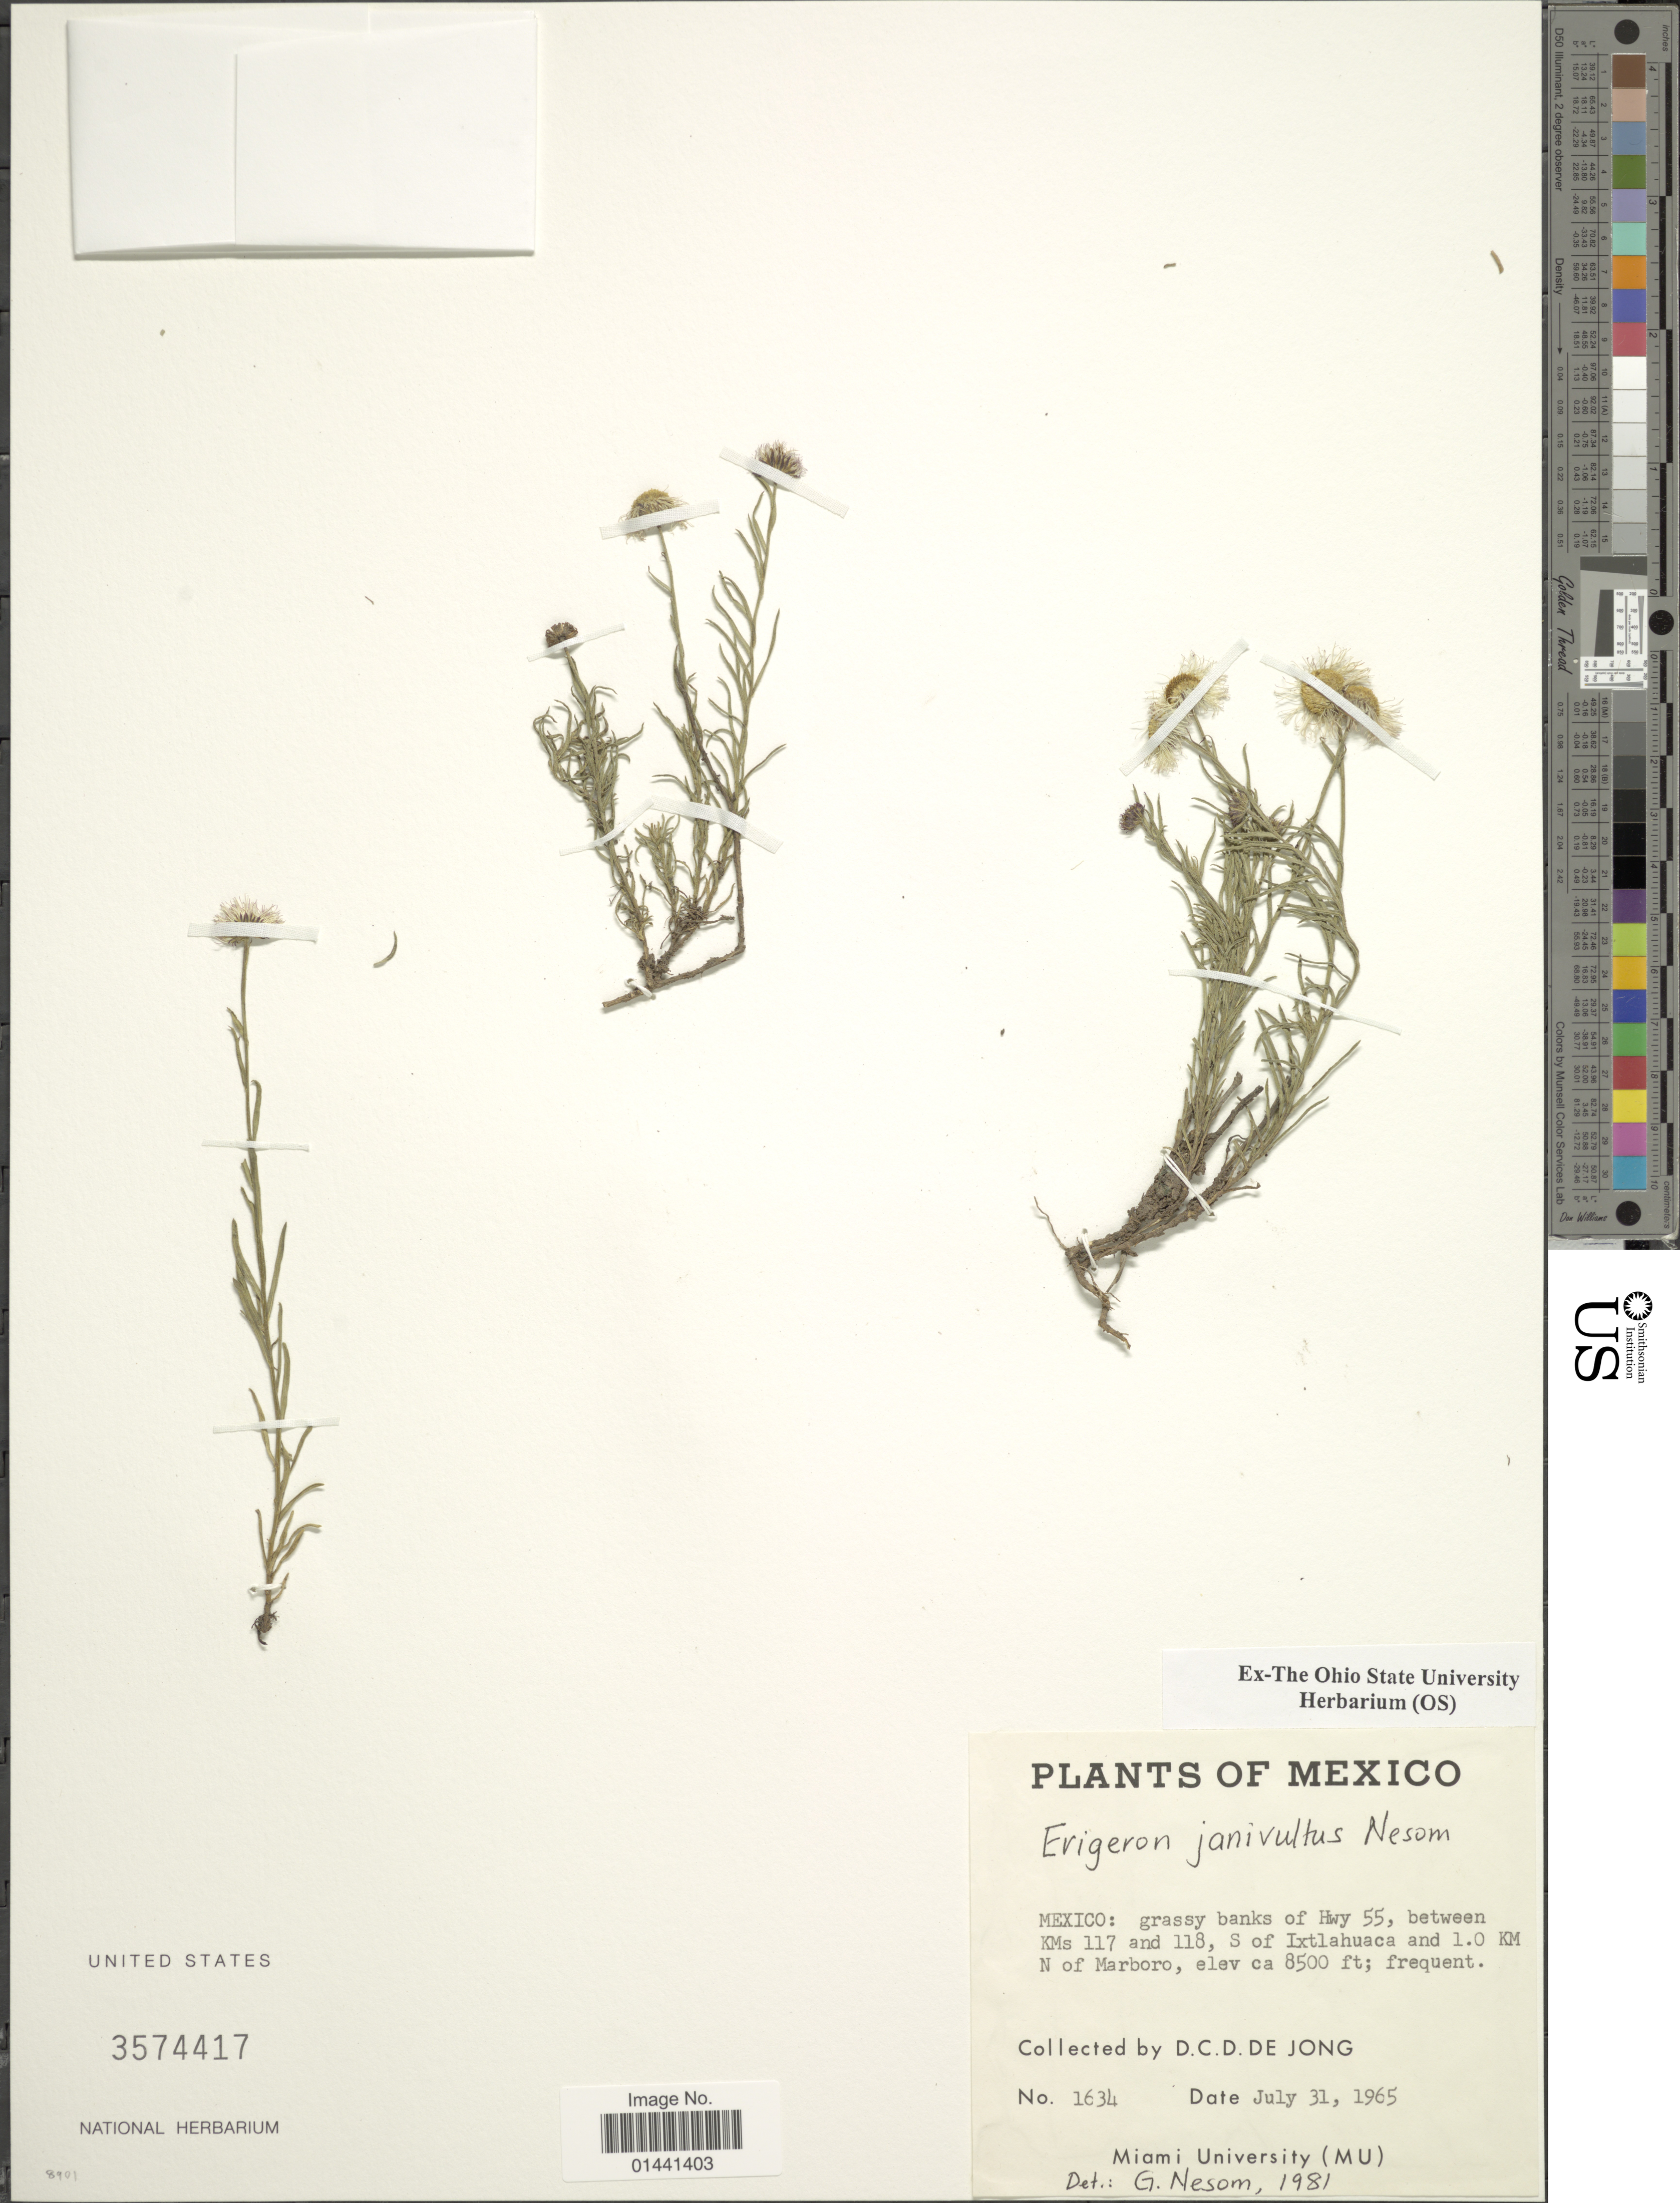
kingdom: Plantae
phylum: Tracheophyta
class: Magnoliopsida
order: Asterales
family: Asteraceae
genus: Erigeron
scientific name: Erigeron janivultus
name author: G.L. Nesom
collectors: D. De Jong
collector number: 1634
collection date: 1965-07-31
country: Mexico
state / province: México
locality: Grassy banks of Hwy 55, between KMs 117 and 118, S of Ixtlahuaca and 1.0 KM N of Marboro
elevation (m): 2591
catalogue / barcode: US 3574417